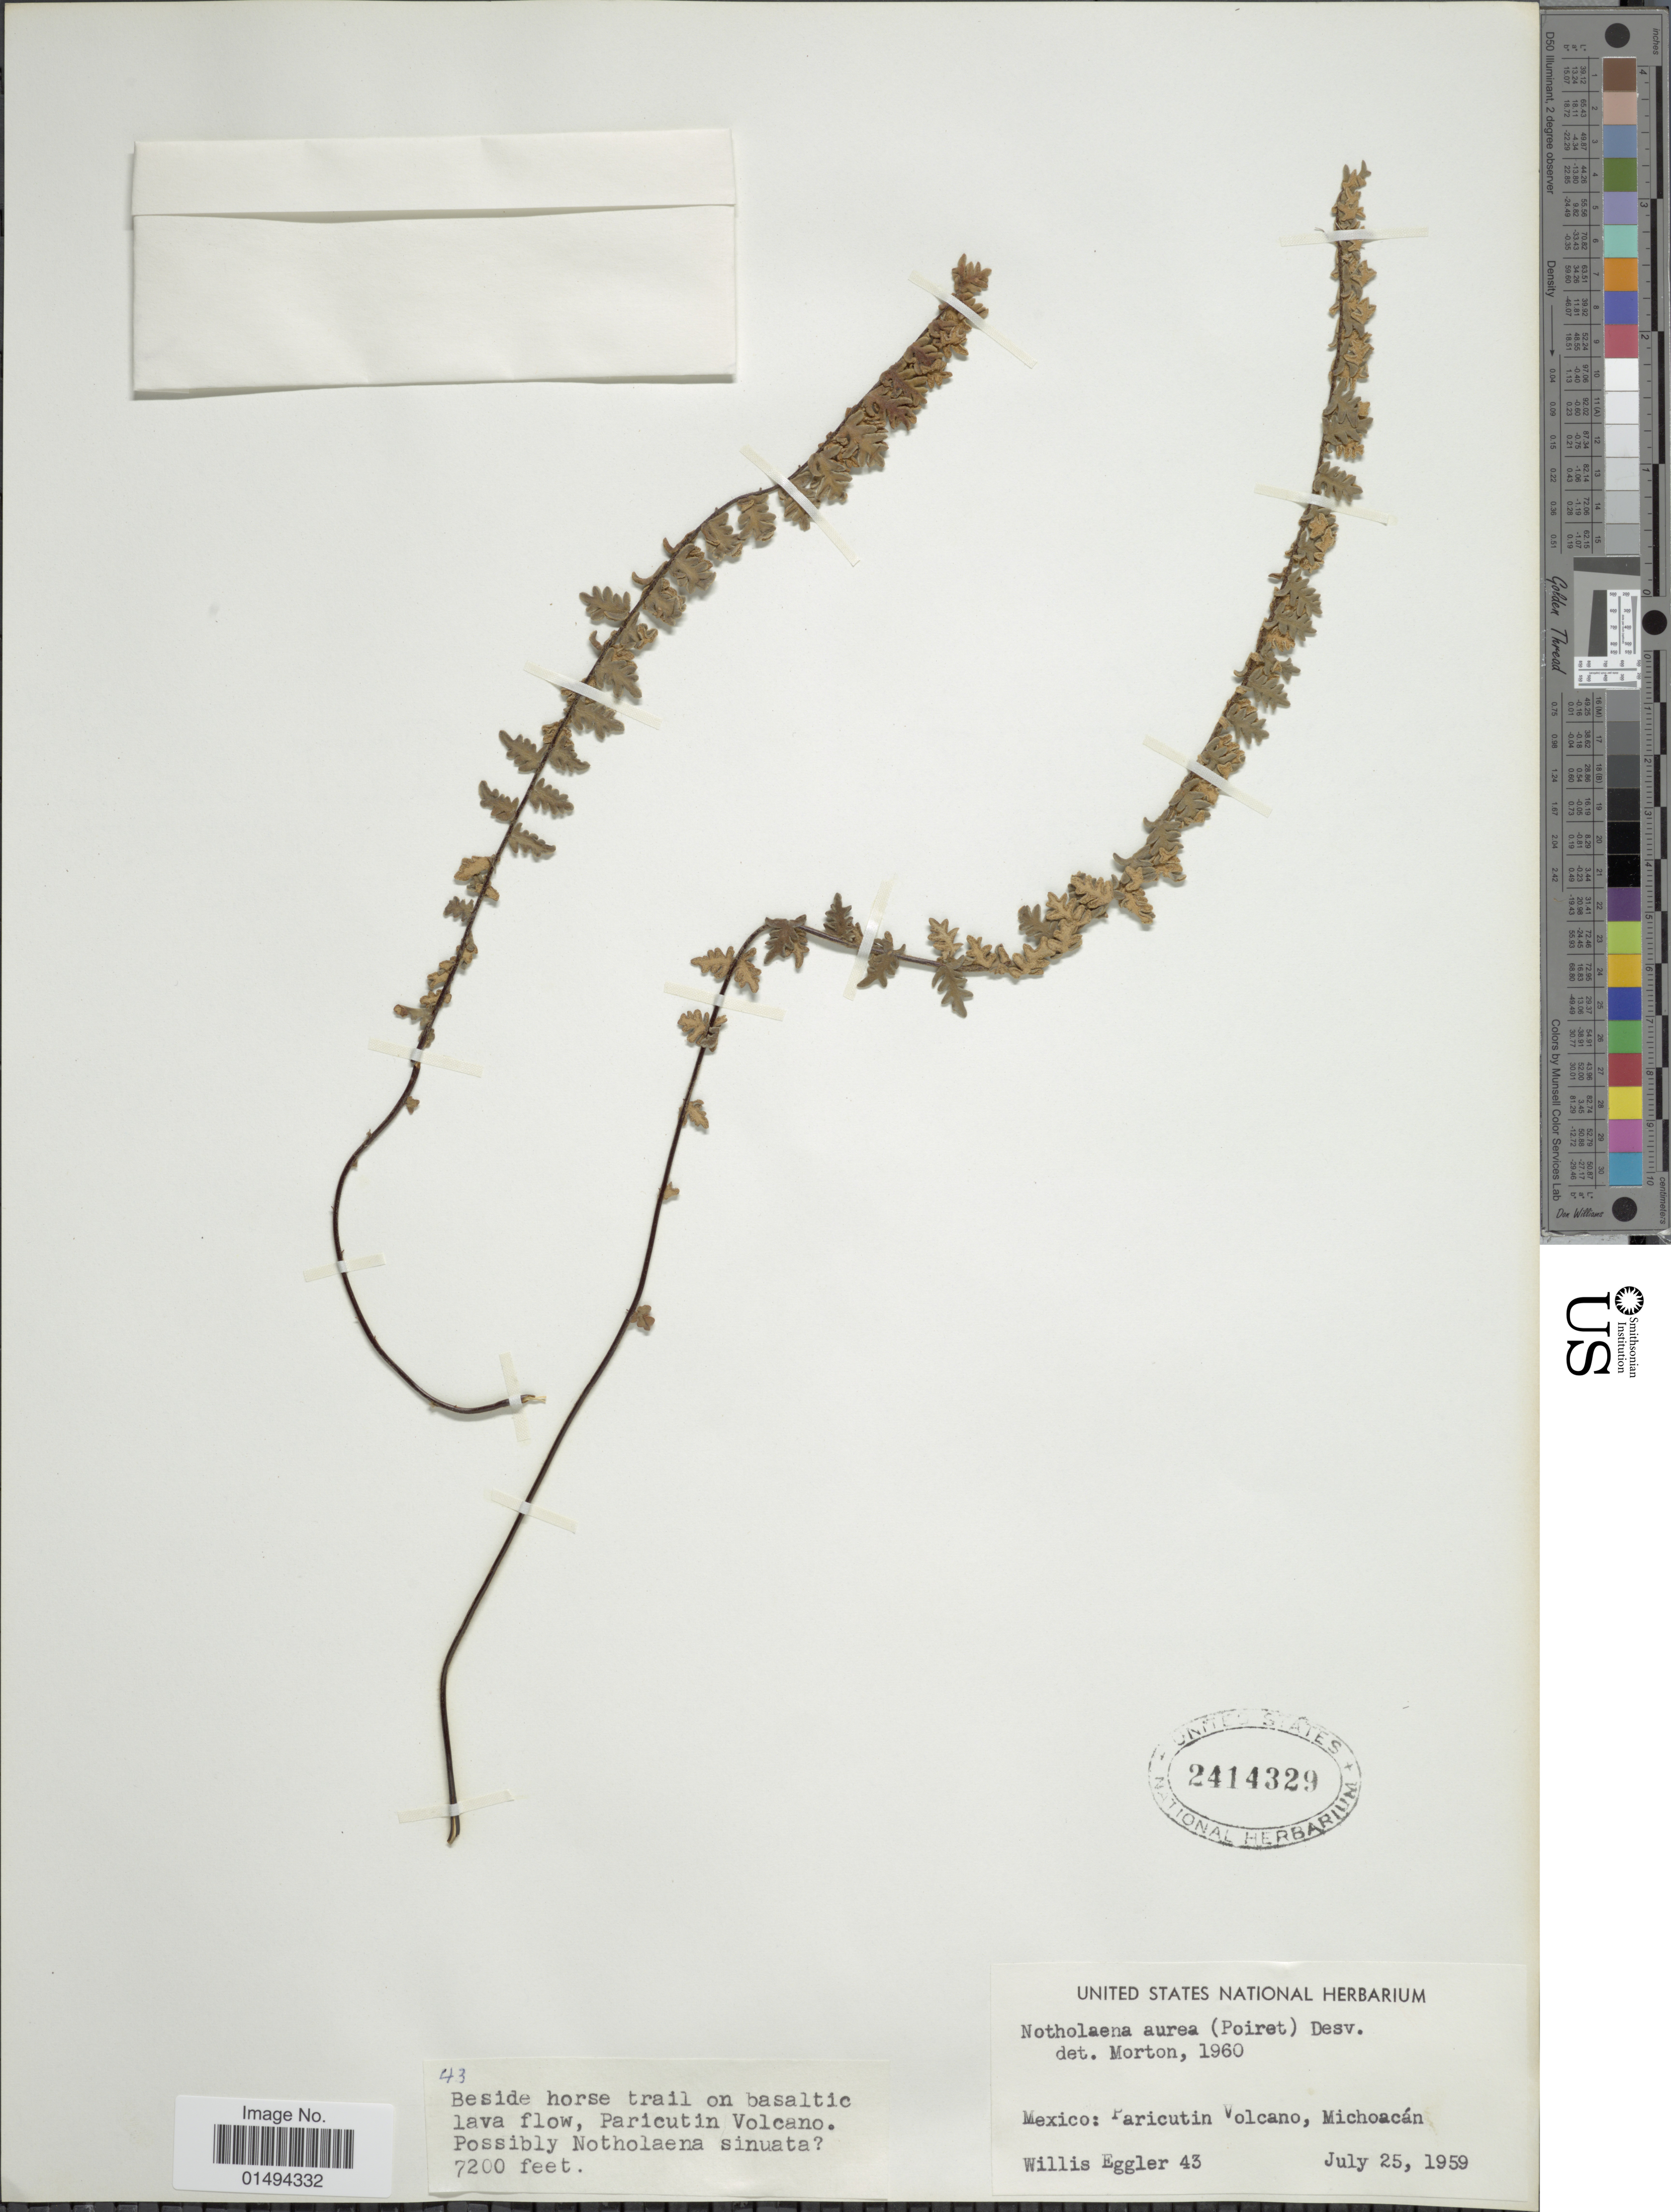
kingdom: Plantae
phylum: Tracheophyta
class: Polypodiopsida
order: Polypodiales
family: Pteridaceae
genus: Myriopteris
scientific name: Myriopteris aurea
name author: (Poir.) Grusz & Windham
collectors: W. A. Eggler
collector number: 43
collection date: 1959-07-25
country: Mexico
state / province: Michoacán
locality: Paricutin Volcano, Beside horse trail on basaltic lava flow, Paricutin Volcano. Possibly Notholeana sinuata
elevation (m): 2195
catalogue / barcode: US 2414329